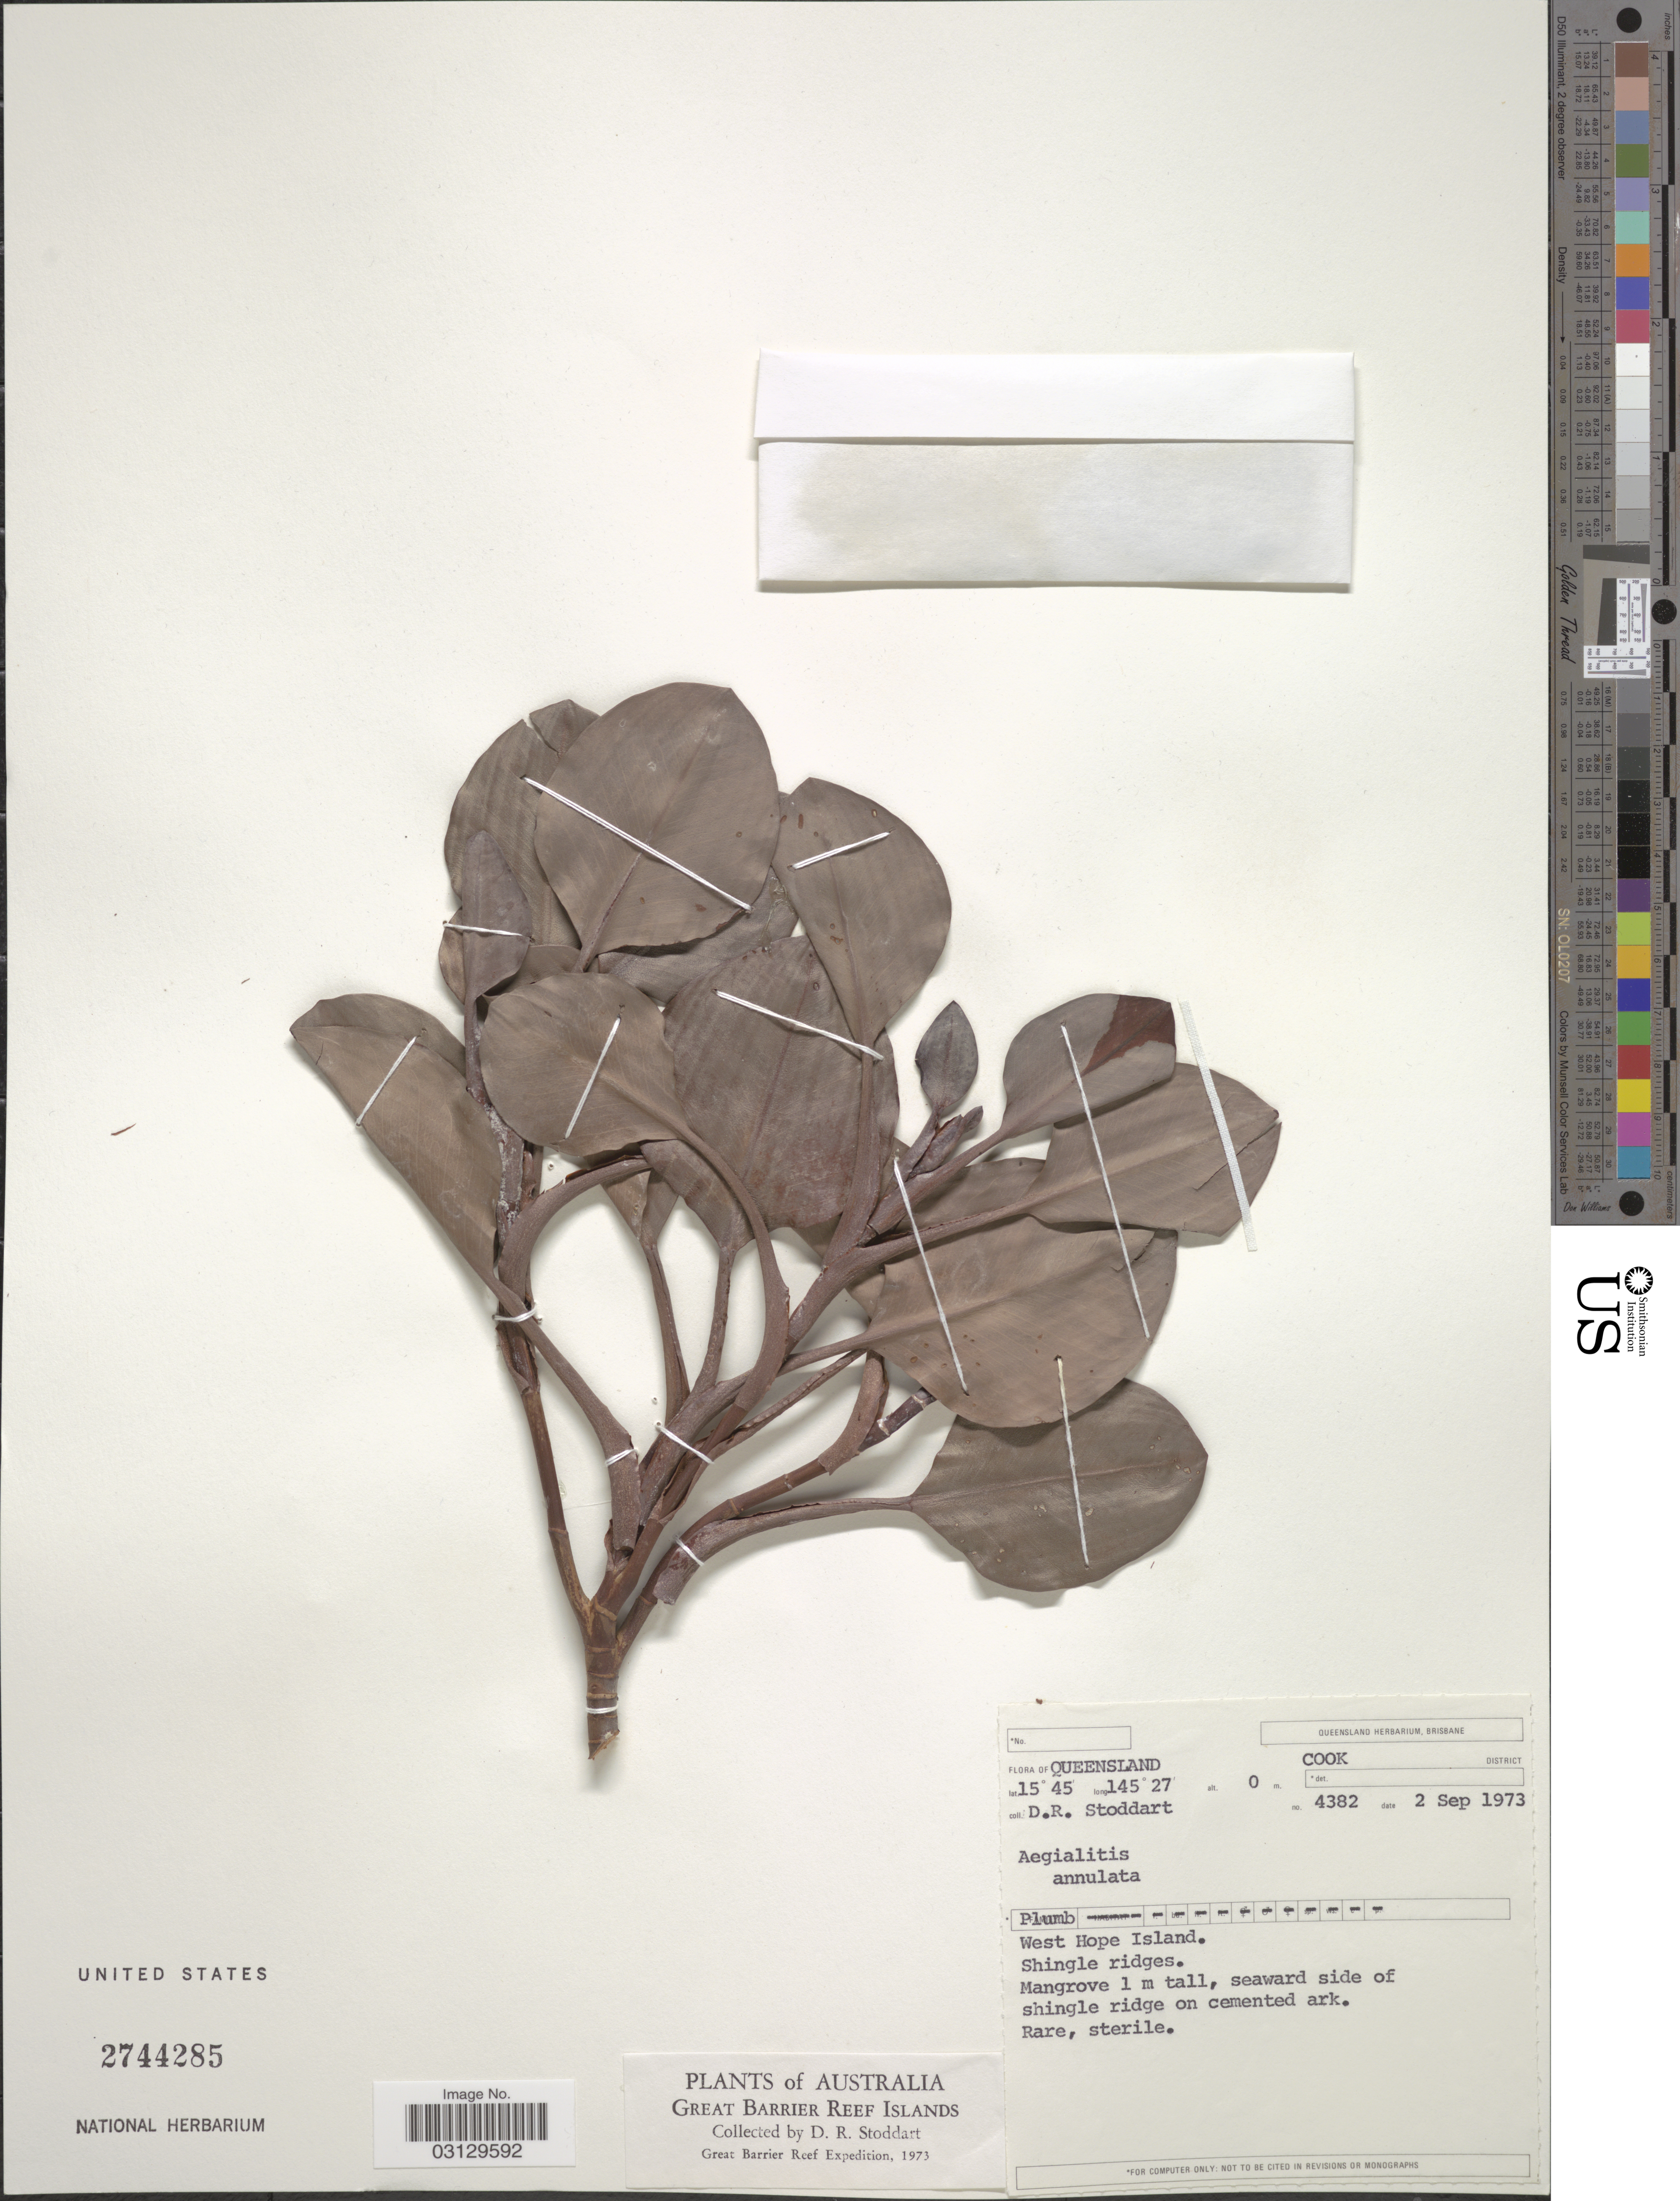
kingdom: Plantae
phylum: Tracheophyta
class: Magnoliopsida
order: Caryophyllales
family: Plumbaginaceae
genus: Aegialitis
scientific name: Aegialitis annulata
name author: R. Br.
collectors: D. R. Stoddart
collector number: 4382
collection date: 1973-09-02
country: Australia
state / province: Queensland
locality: Cook District. West Hope Island.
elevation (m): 0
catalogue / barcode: US 2744285